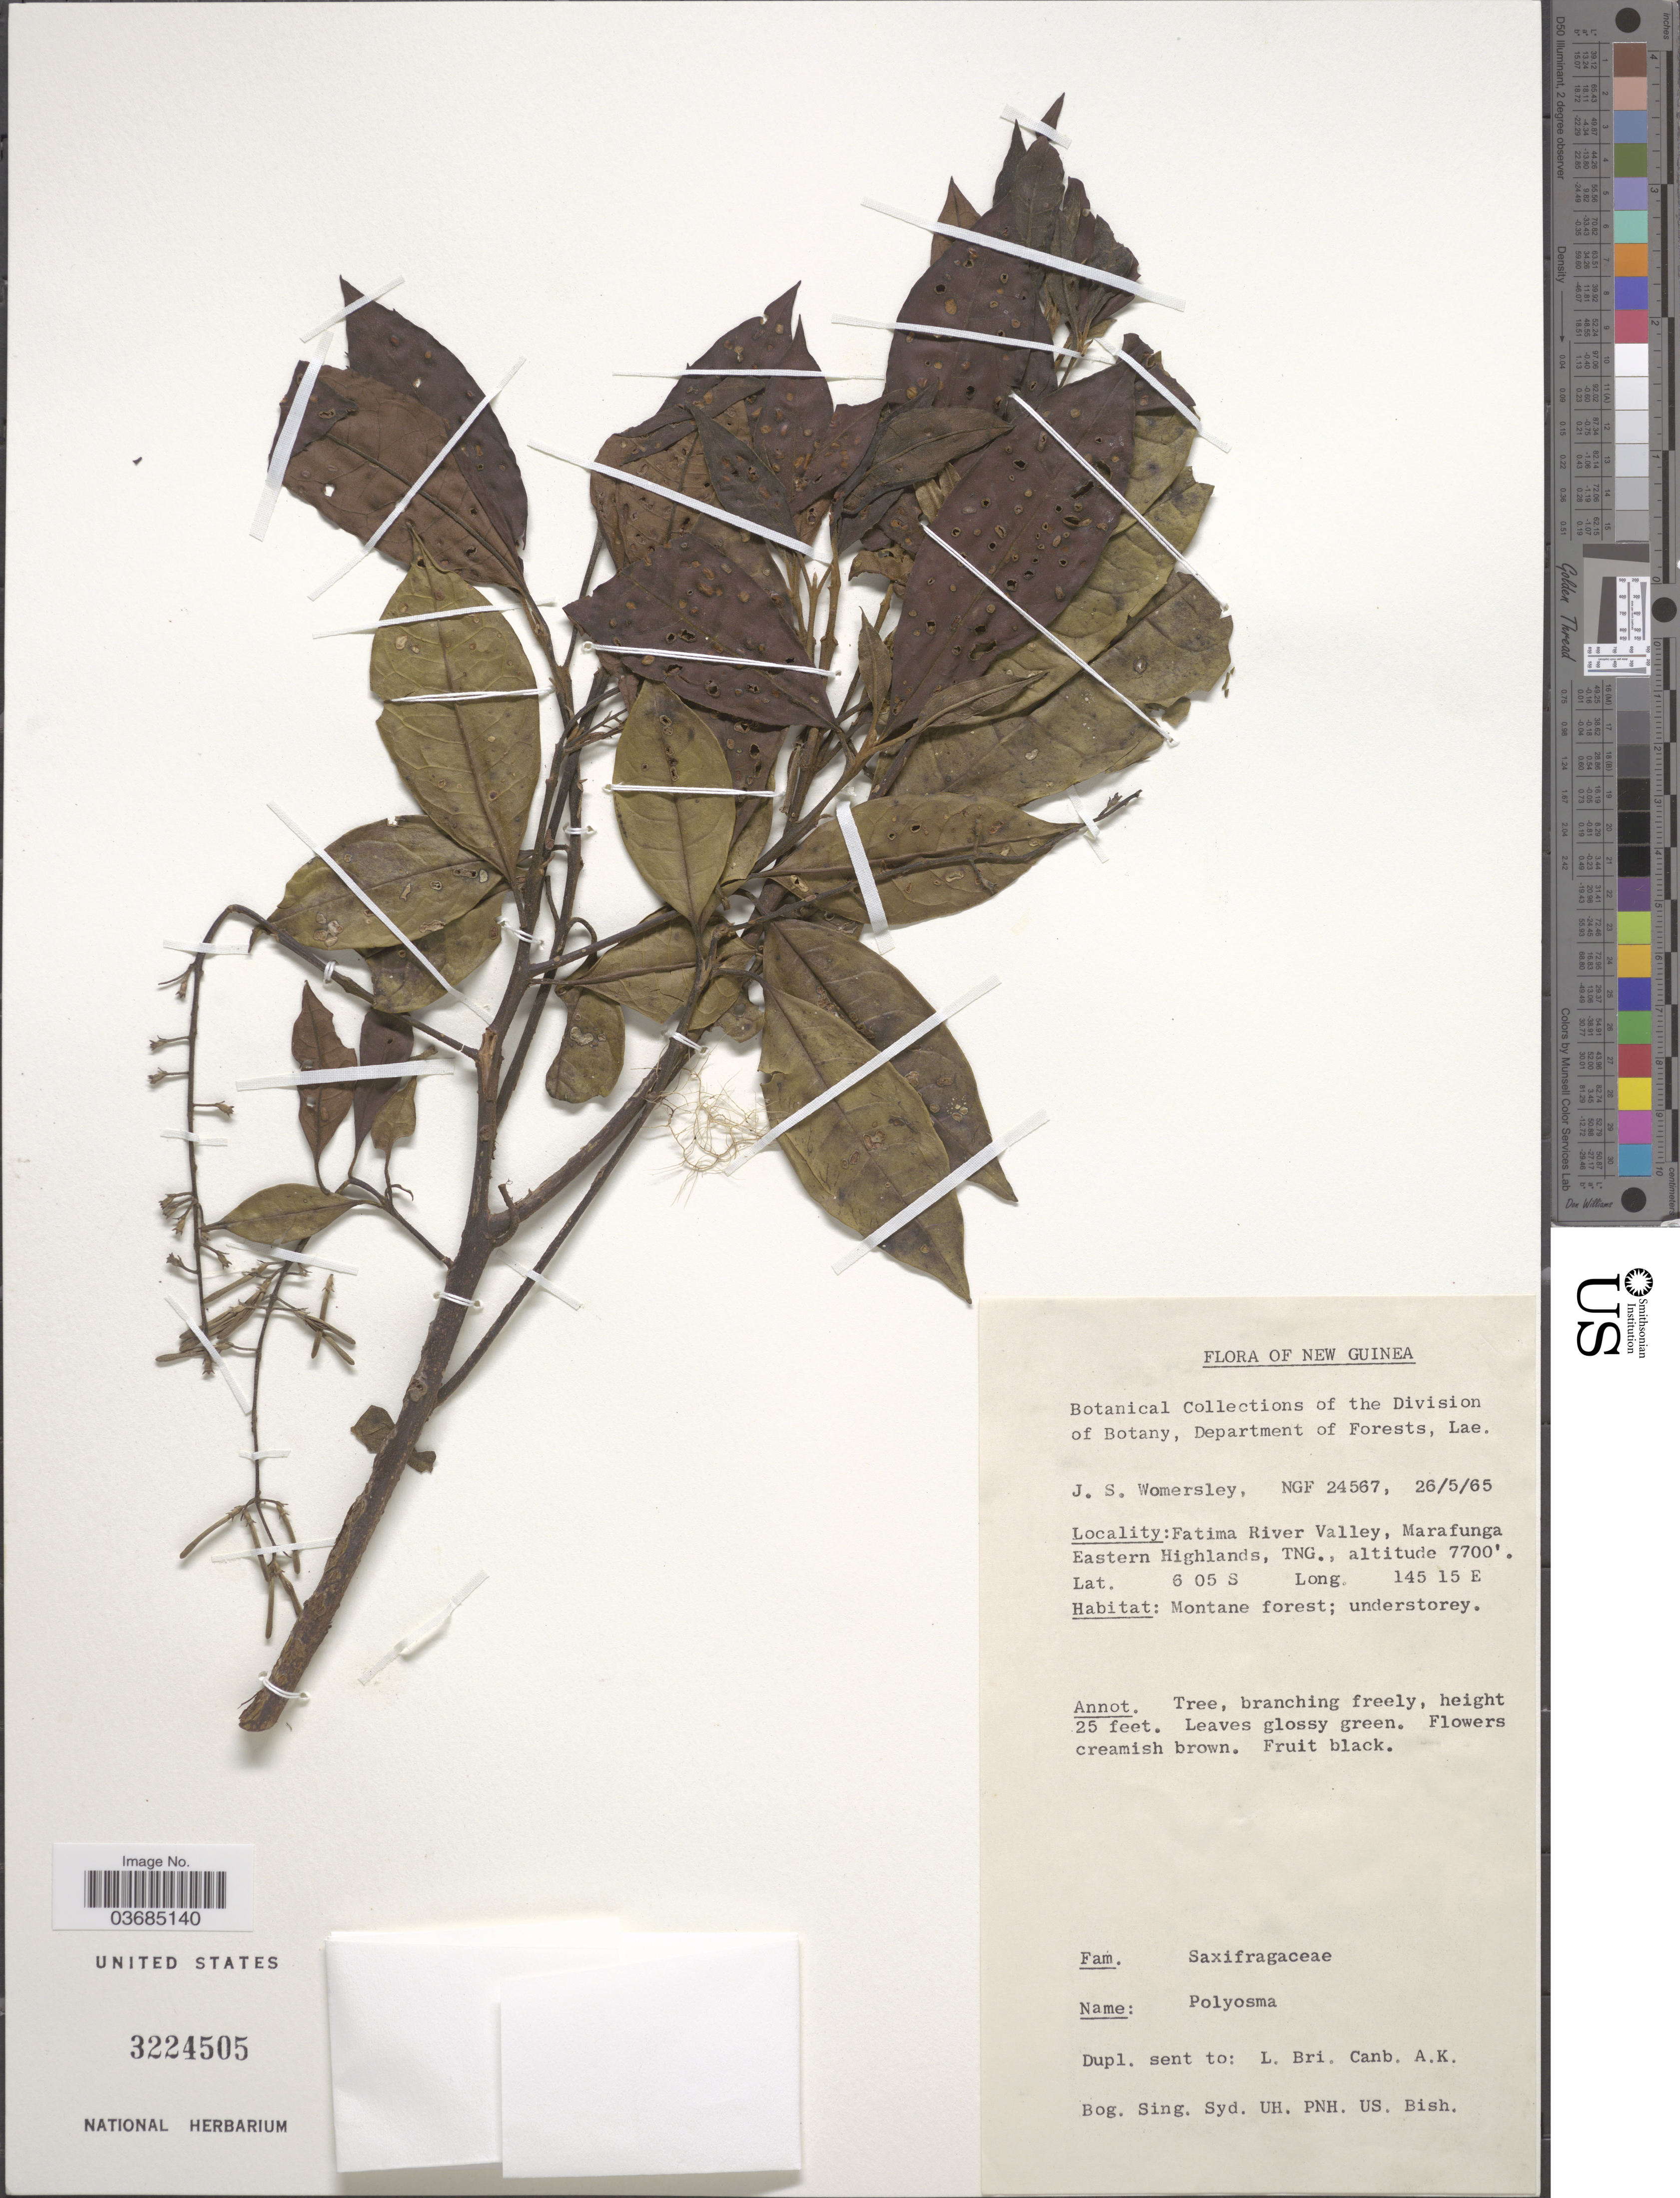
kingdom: Plantae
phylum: Tracheophyta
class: Magnoliopsida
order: Escalloniales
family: Escalloniaceae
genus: Polyosma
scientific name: Polyosma sp.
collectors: J. S. Womersley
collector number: NGF 24567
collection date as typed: Transcribed d/m/y: 26/5/65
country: Papua New Guinea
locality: New Guinea. Fatima River Valley, Marafunga Eastern Highlands, TNG.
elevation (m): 2347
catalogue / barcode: US 3224505